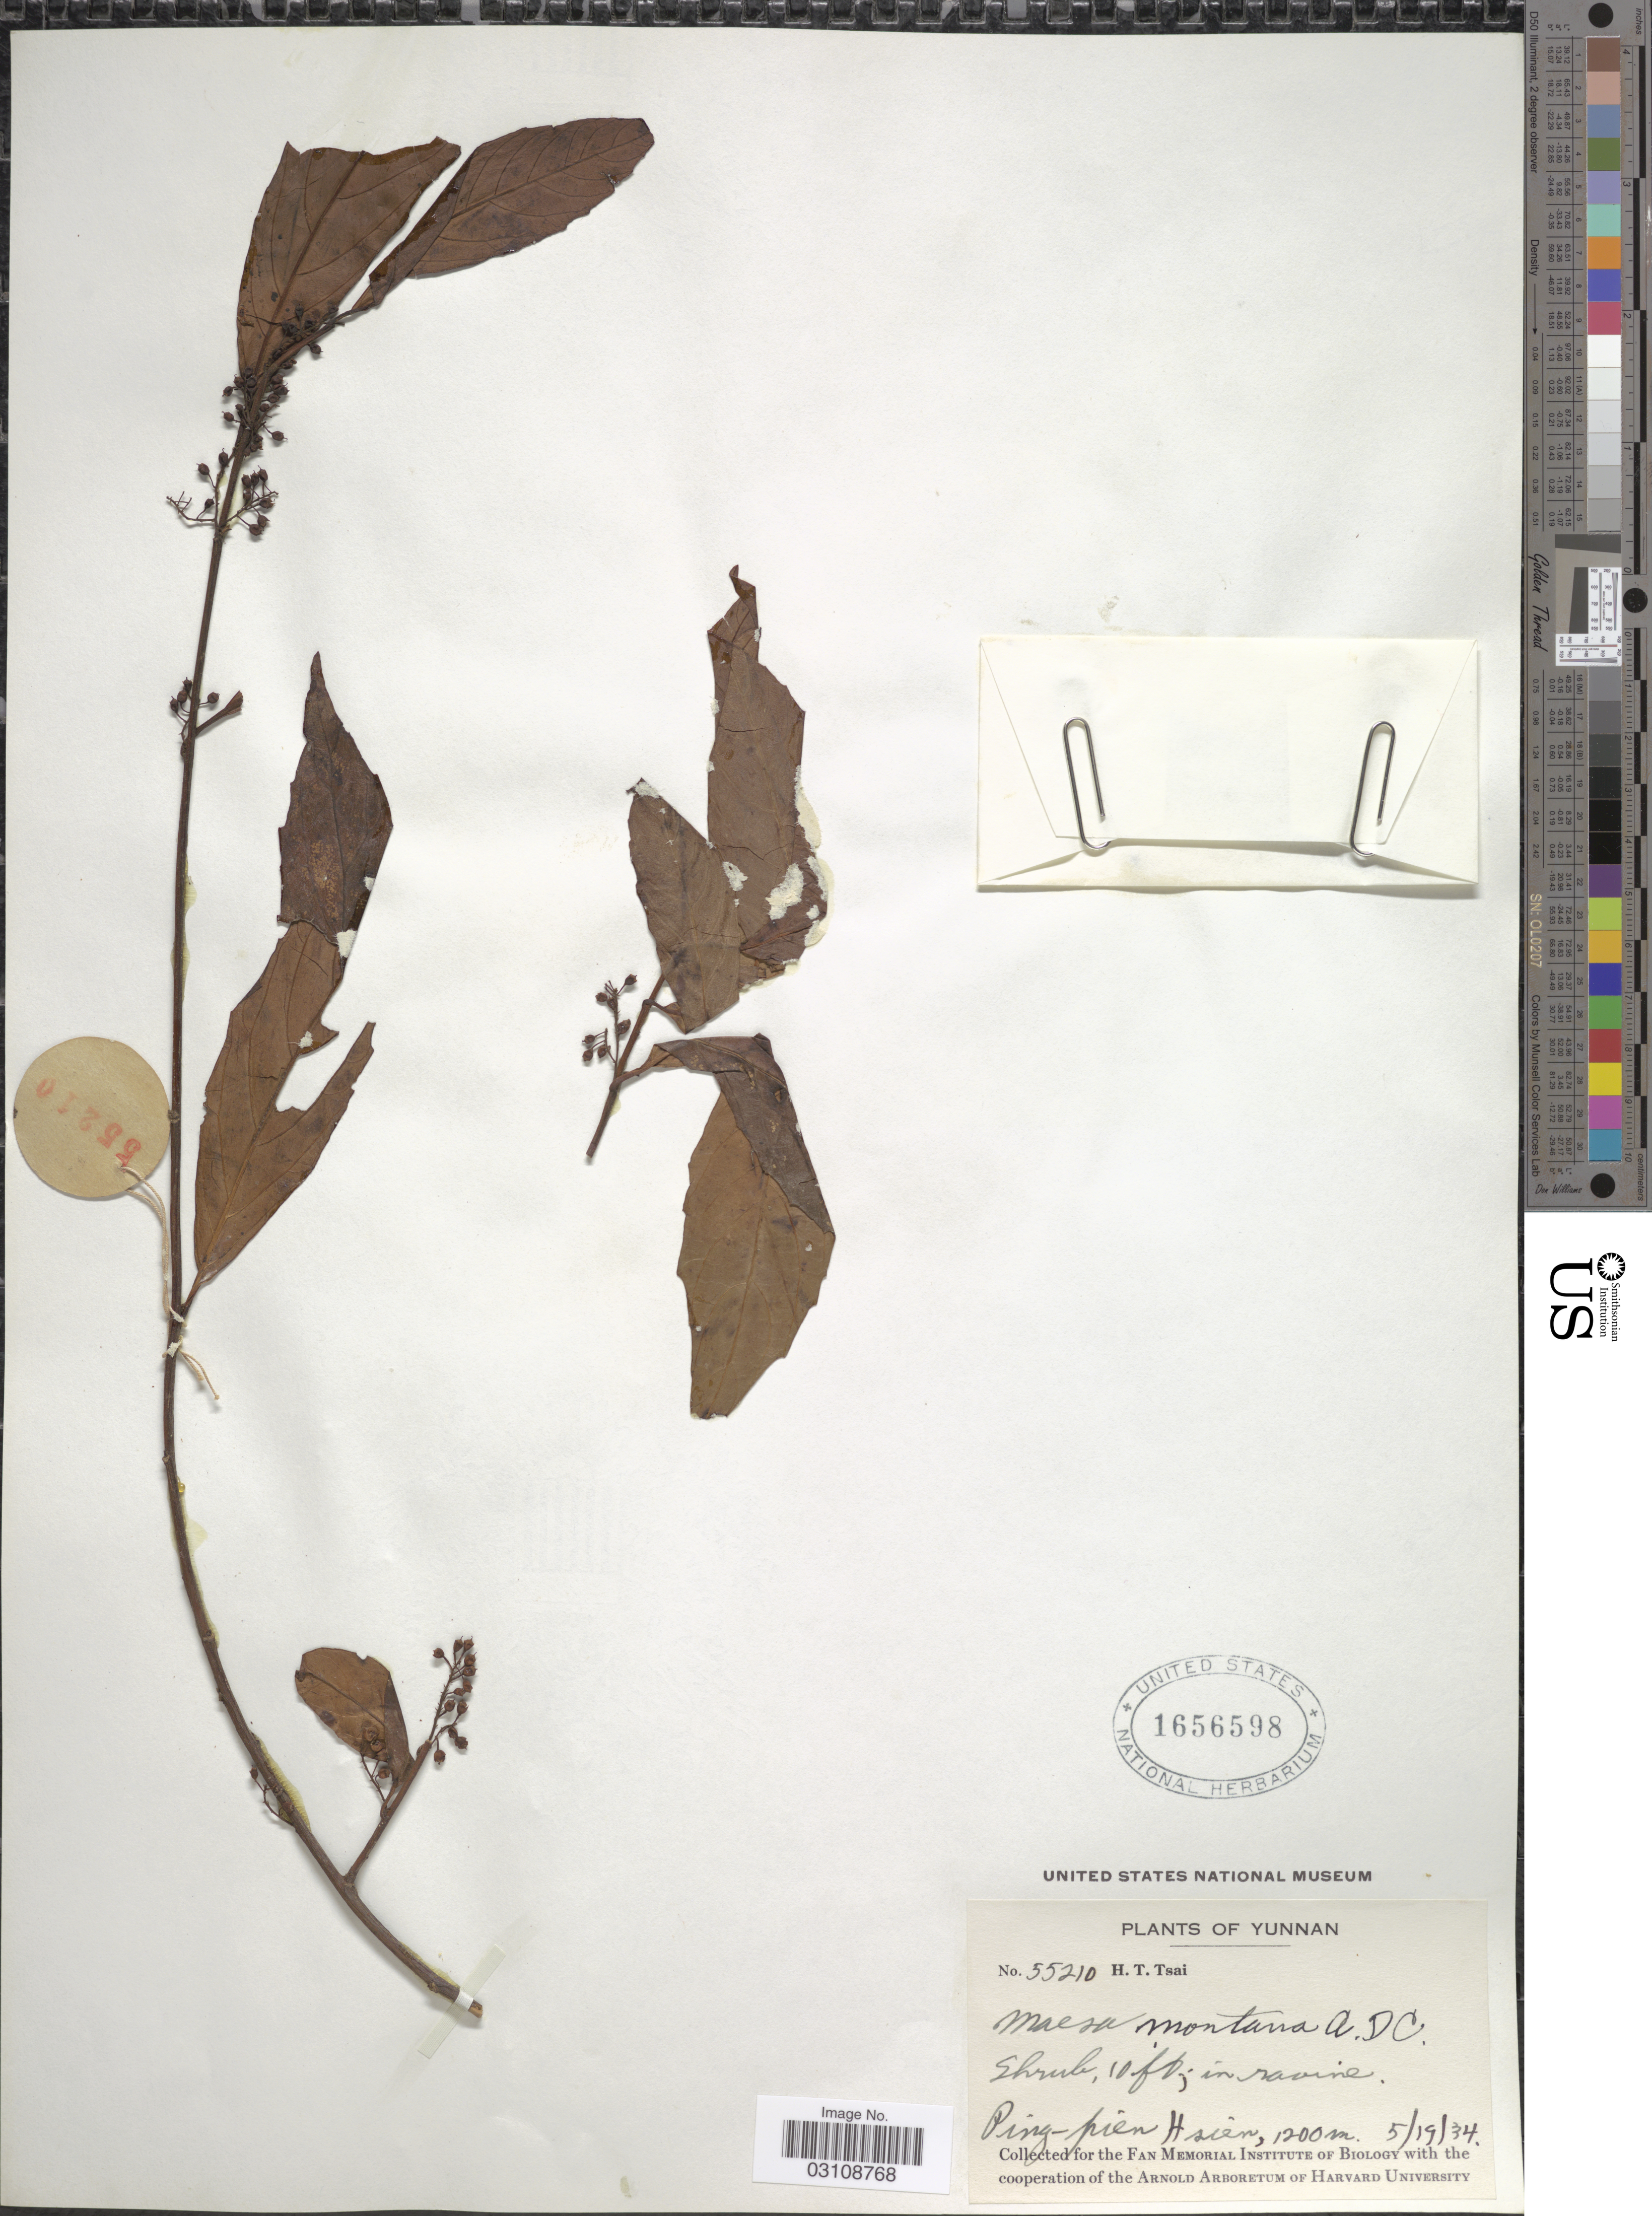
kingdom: Plantae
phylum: Tracheophyta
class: Magnoliopsida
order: Ericales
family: Primulaceae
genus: Maesa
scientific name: Maesa montana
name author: A. DC.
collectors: H. Tsai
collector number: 55210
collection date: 1934-05-19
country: China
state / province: Yunnan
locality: Ping-pien Hsien.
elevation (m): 1200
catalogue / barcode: US 1656598